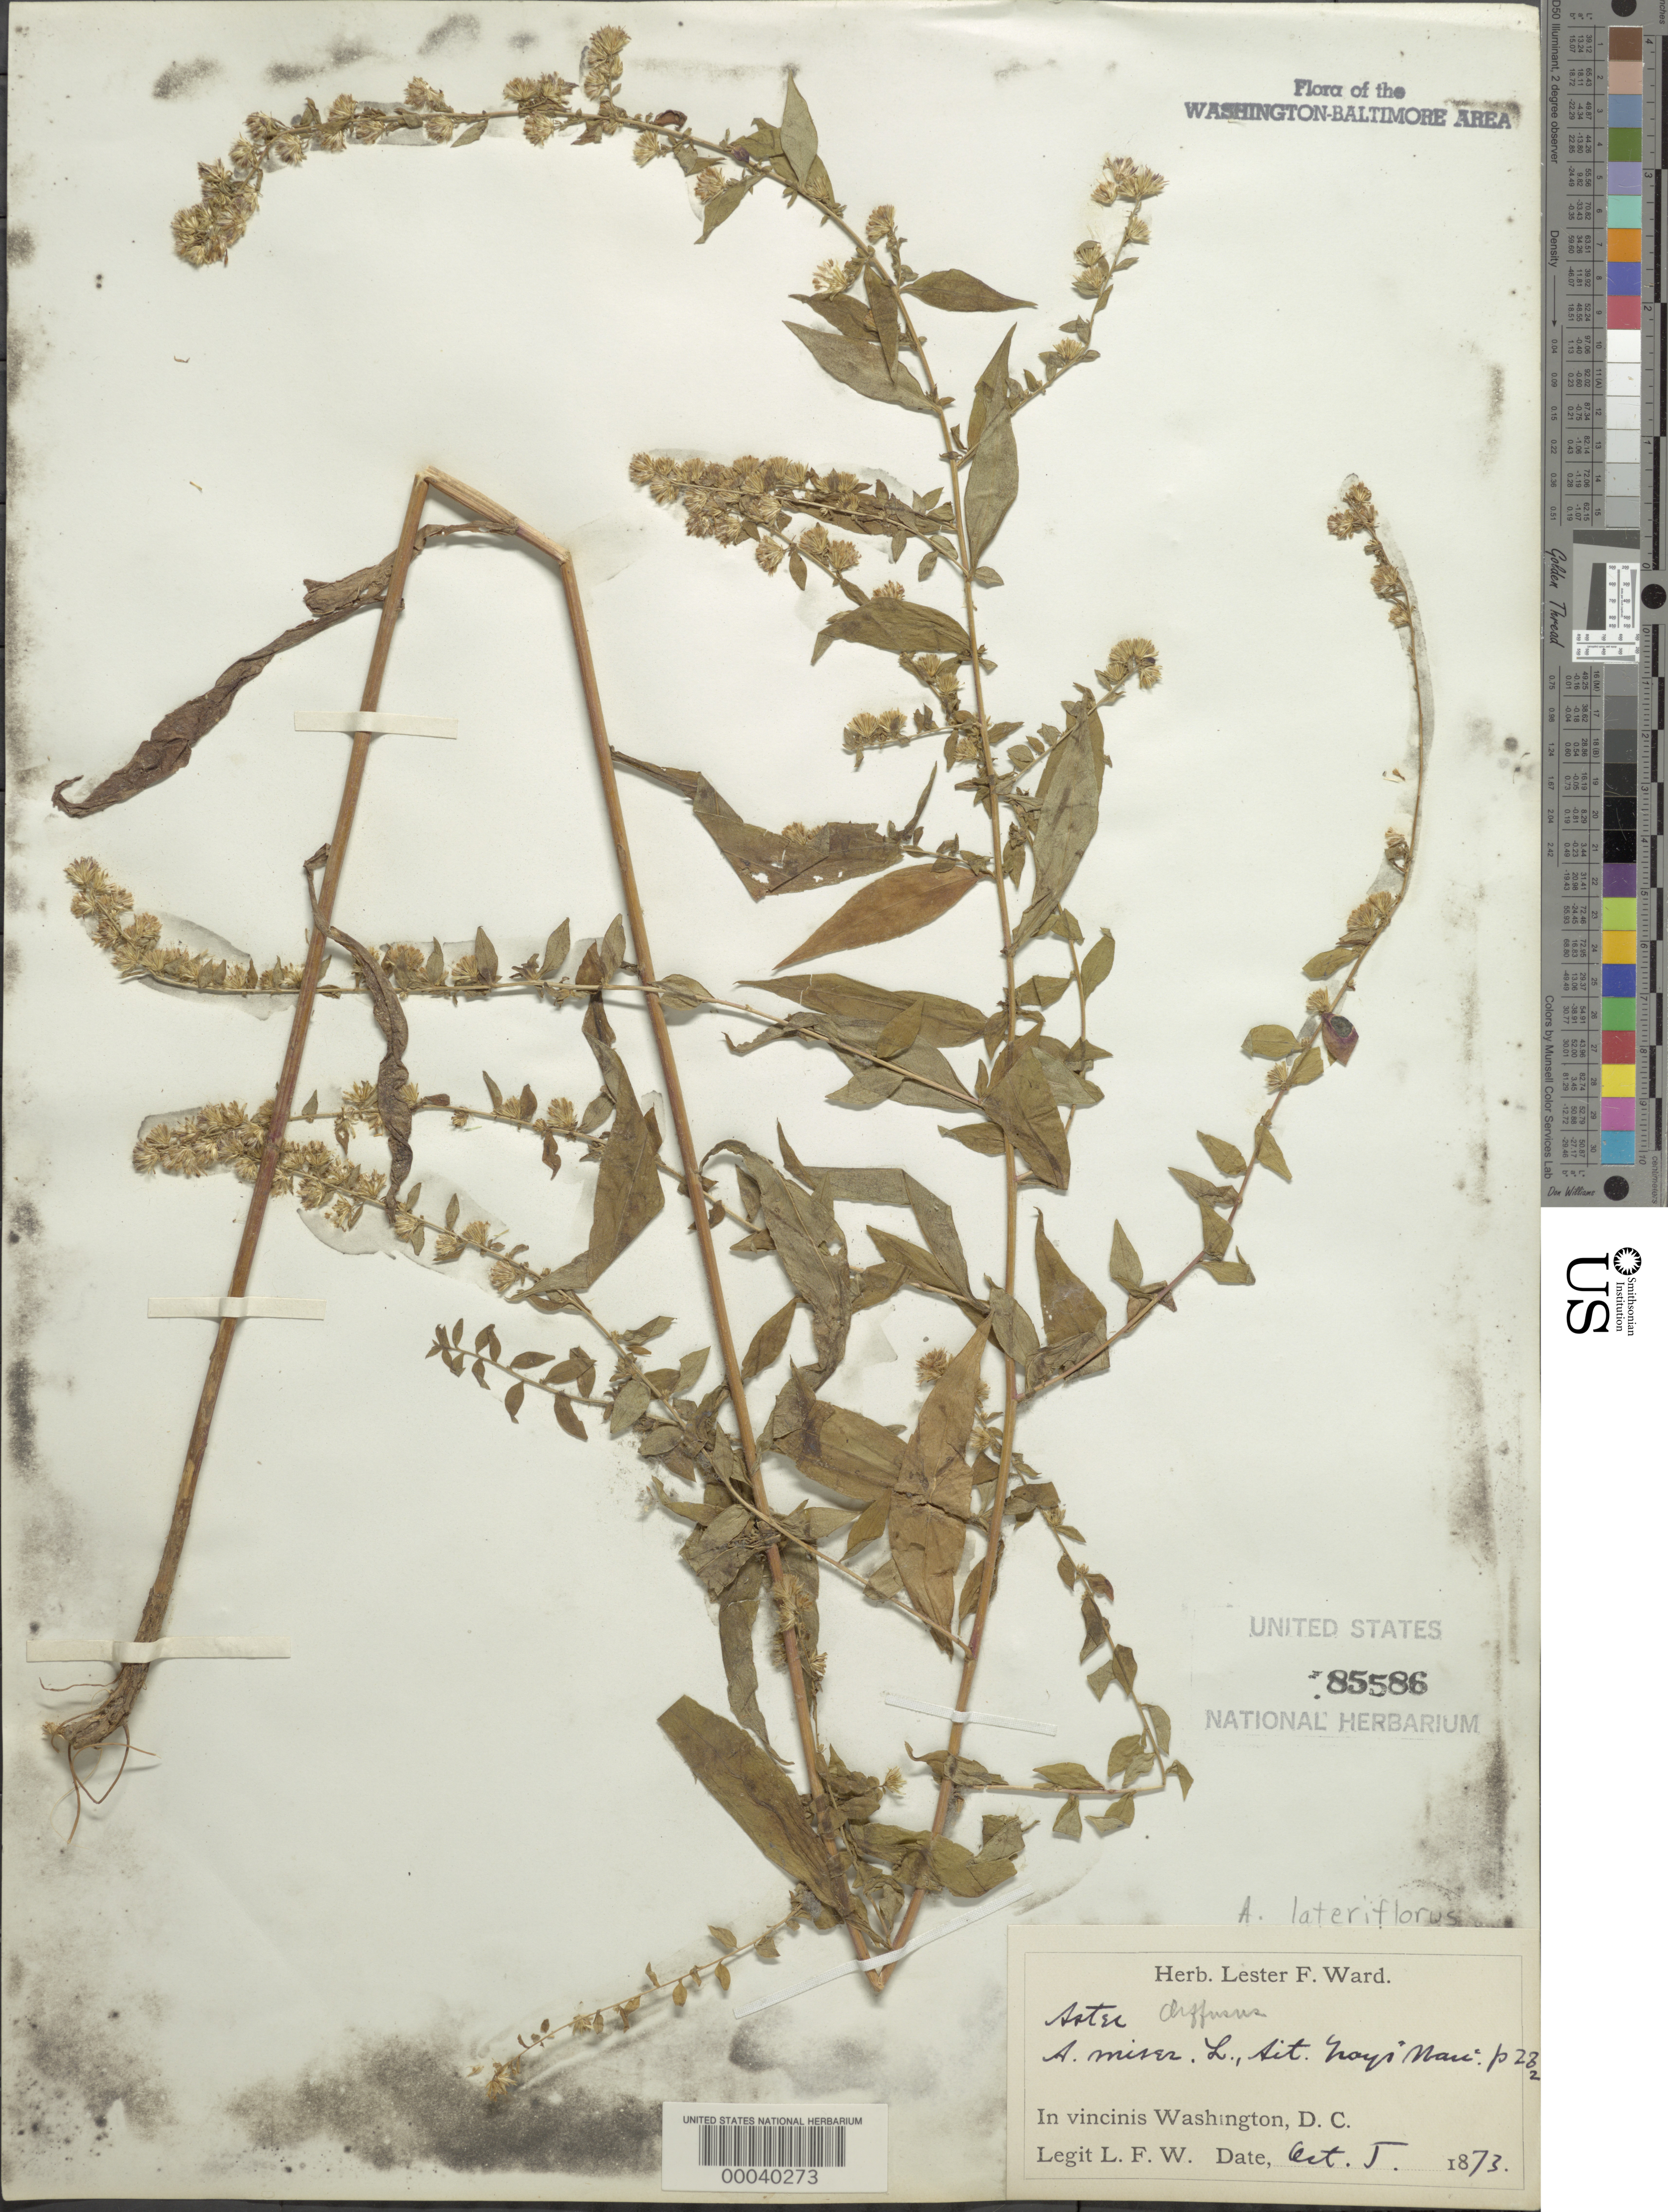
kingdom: Plantae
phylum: Tracheophyta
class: Magnoliopsida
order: Asterales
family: Asteraceae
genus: Symphyotrichum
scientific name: Symphyotrichum lateriflorum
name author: (L.) Á. Löve & D. Löve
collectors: L. F. Ward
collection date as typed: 05 Oct 1873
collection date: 1873-10-05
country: United States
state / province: District of Columbia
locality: DC vicinity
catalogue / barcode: US 85586